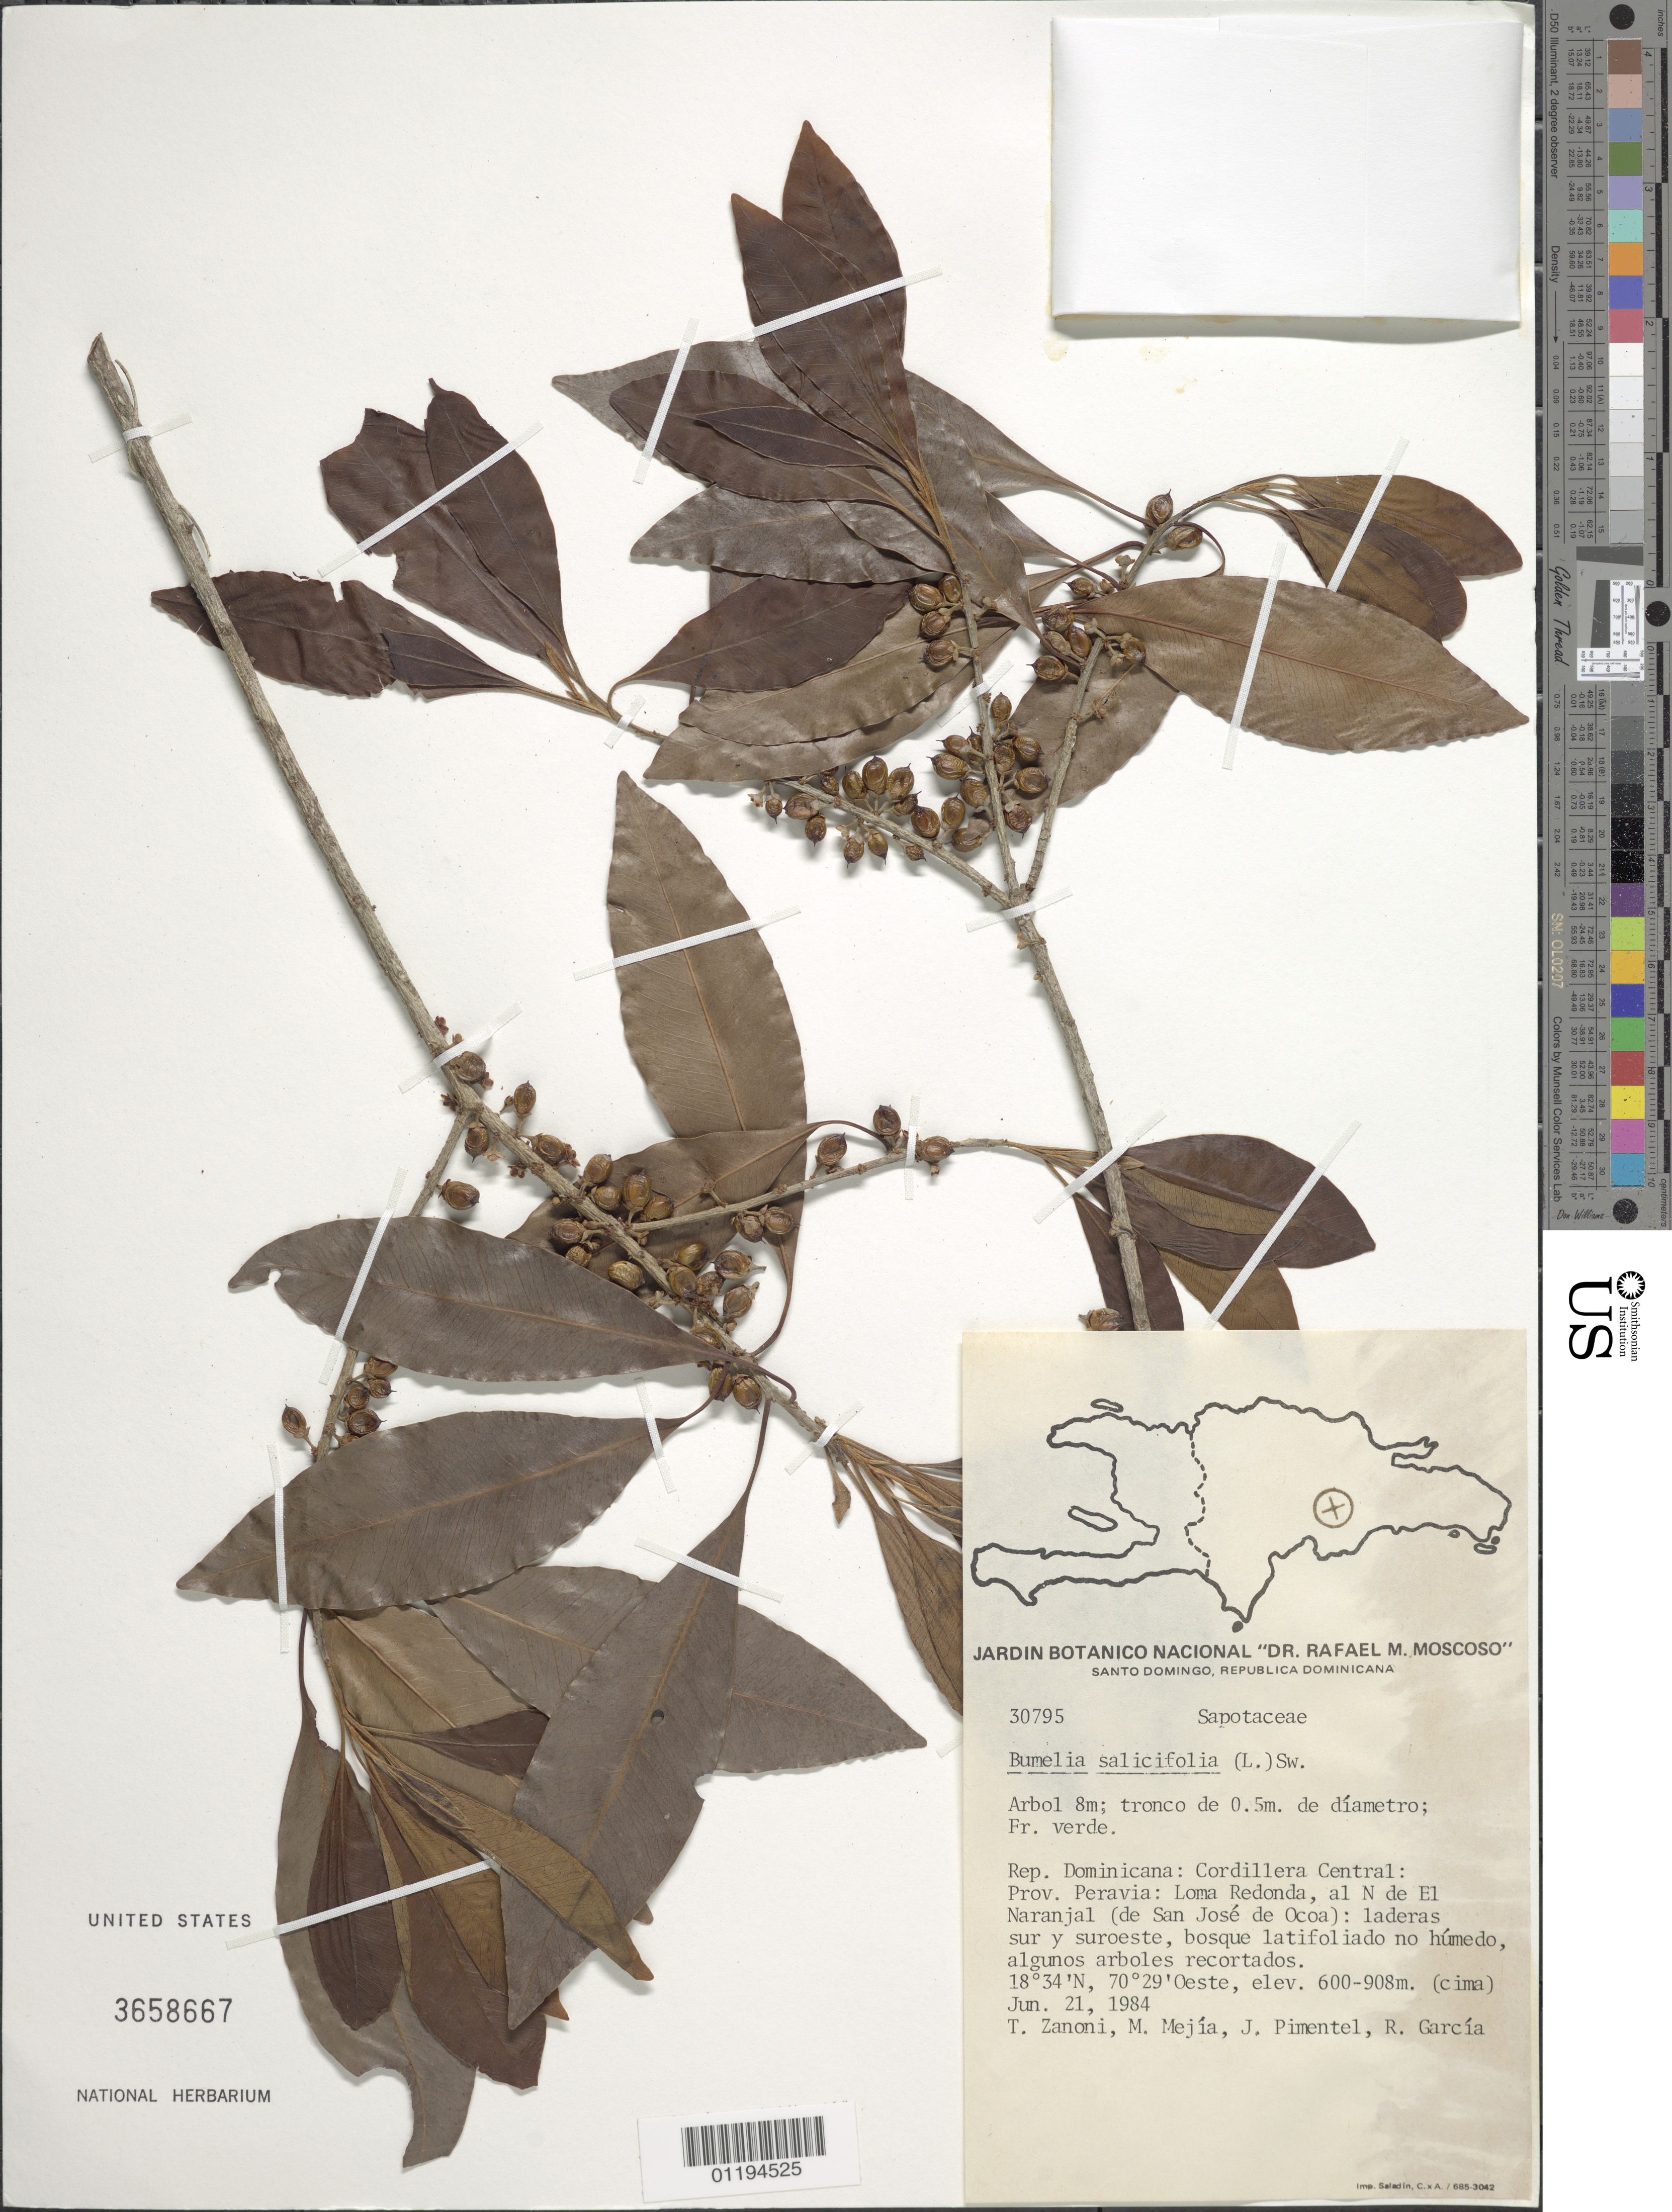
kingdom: Plantae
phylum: Tracheophyta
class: Magnoliopsida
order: Ericales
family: Sapotaceae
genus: Bumelia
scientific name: Bumelia salicifolia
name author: (L.) Sw.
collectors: T. A. Zanoni, M. Mejia, J. Pimental & R. Garcia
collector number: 30795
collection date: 1984-06-21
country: Dominican Republic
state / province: Peravia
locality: N of El Naranjal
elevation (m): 600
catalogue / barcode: US 3658667